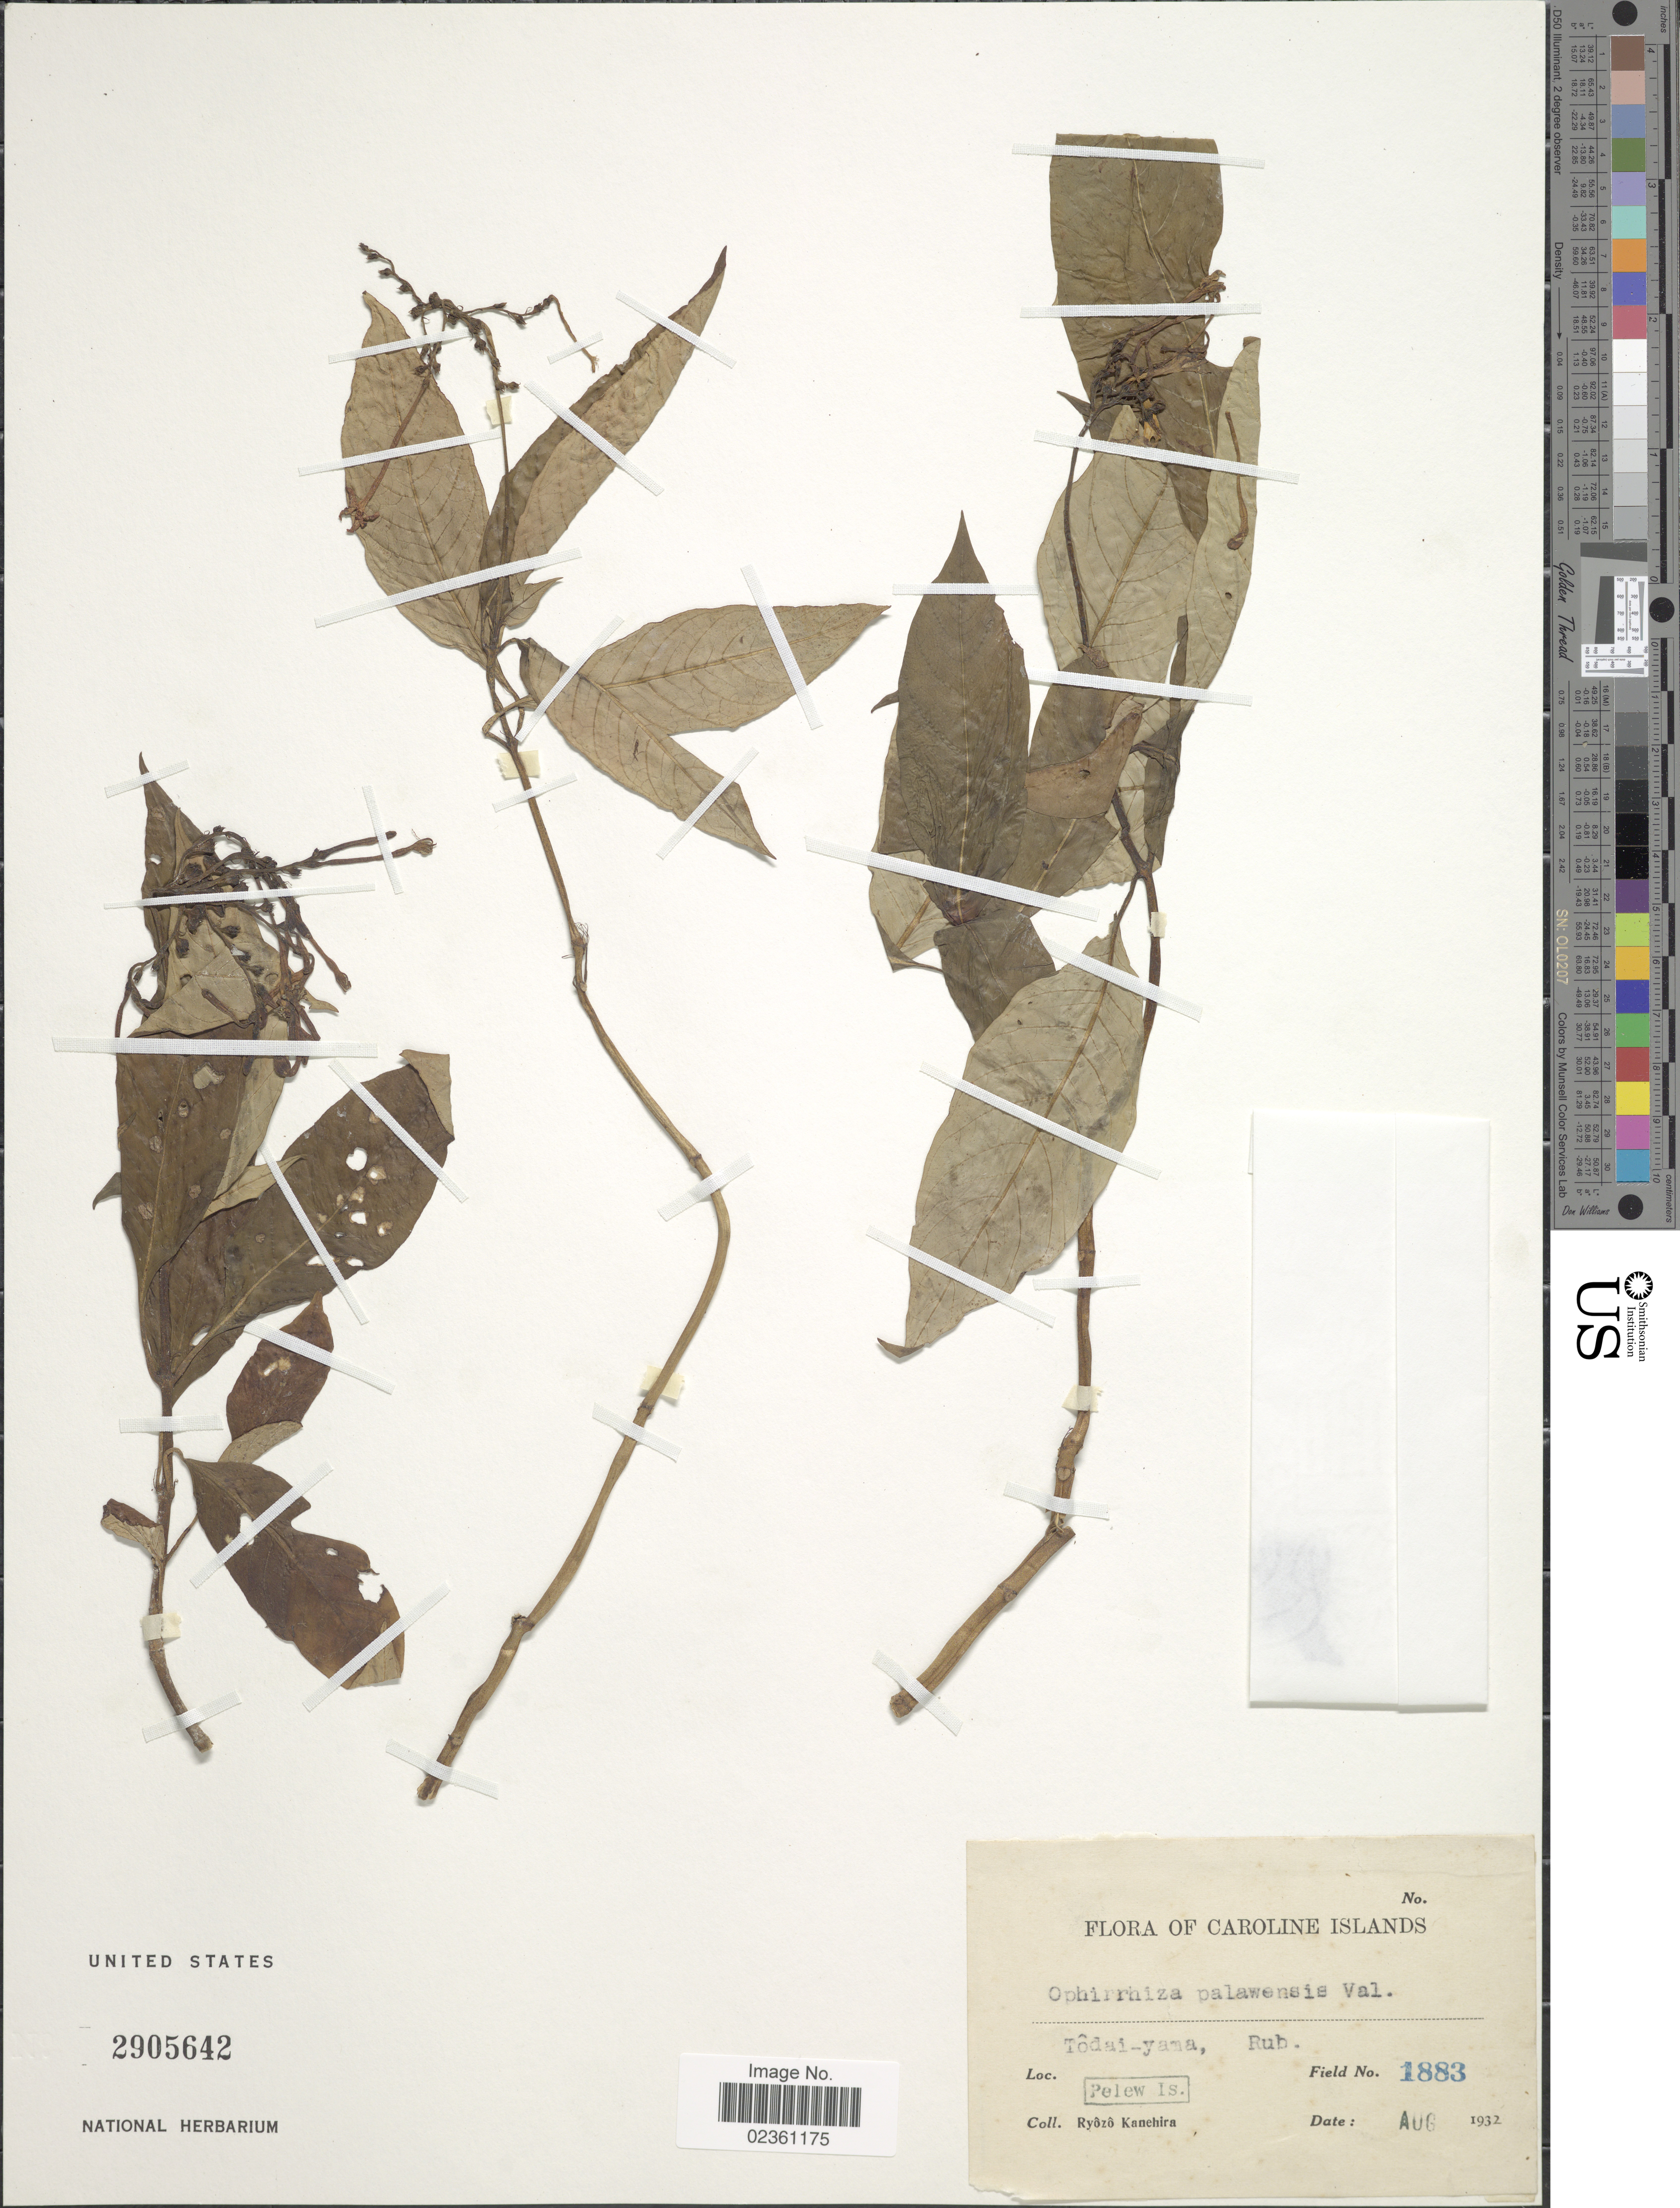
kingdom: Plantae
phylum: Tracheophyta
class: Magnoliopsida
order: Gentianales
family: Rubiaceae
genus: Ophiorrhiza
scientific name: Ophiorrhiza palauensis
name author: Valeton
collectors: R. Kanehira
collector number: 1883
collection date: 1932-08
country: Micronesia, Federated States of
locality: Caroline Islands, Tôdai-yama, Pelew Is.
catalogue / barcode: US 2905642